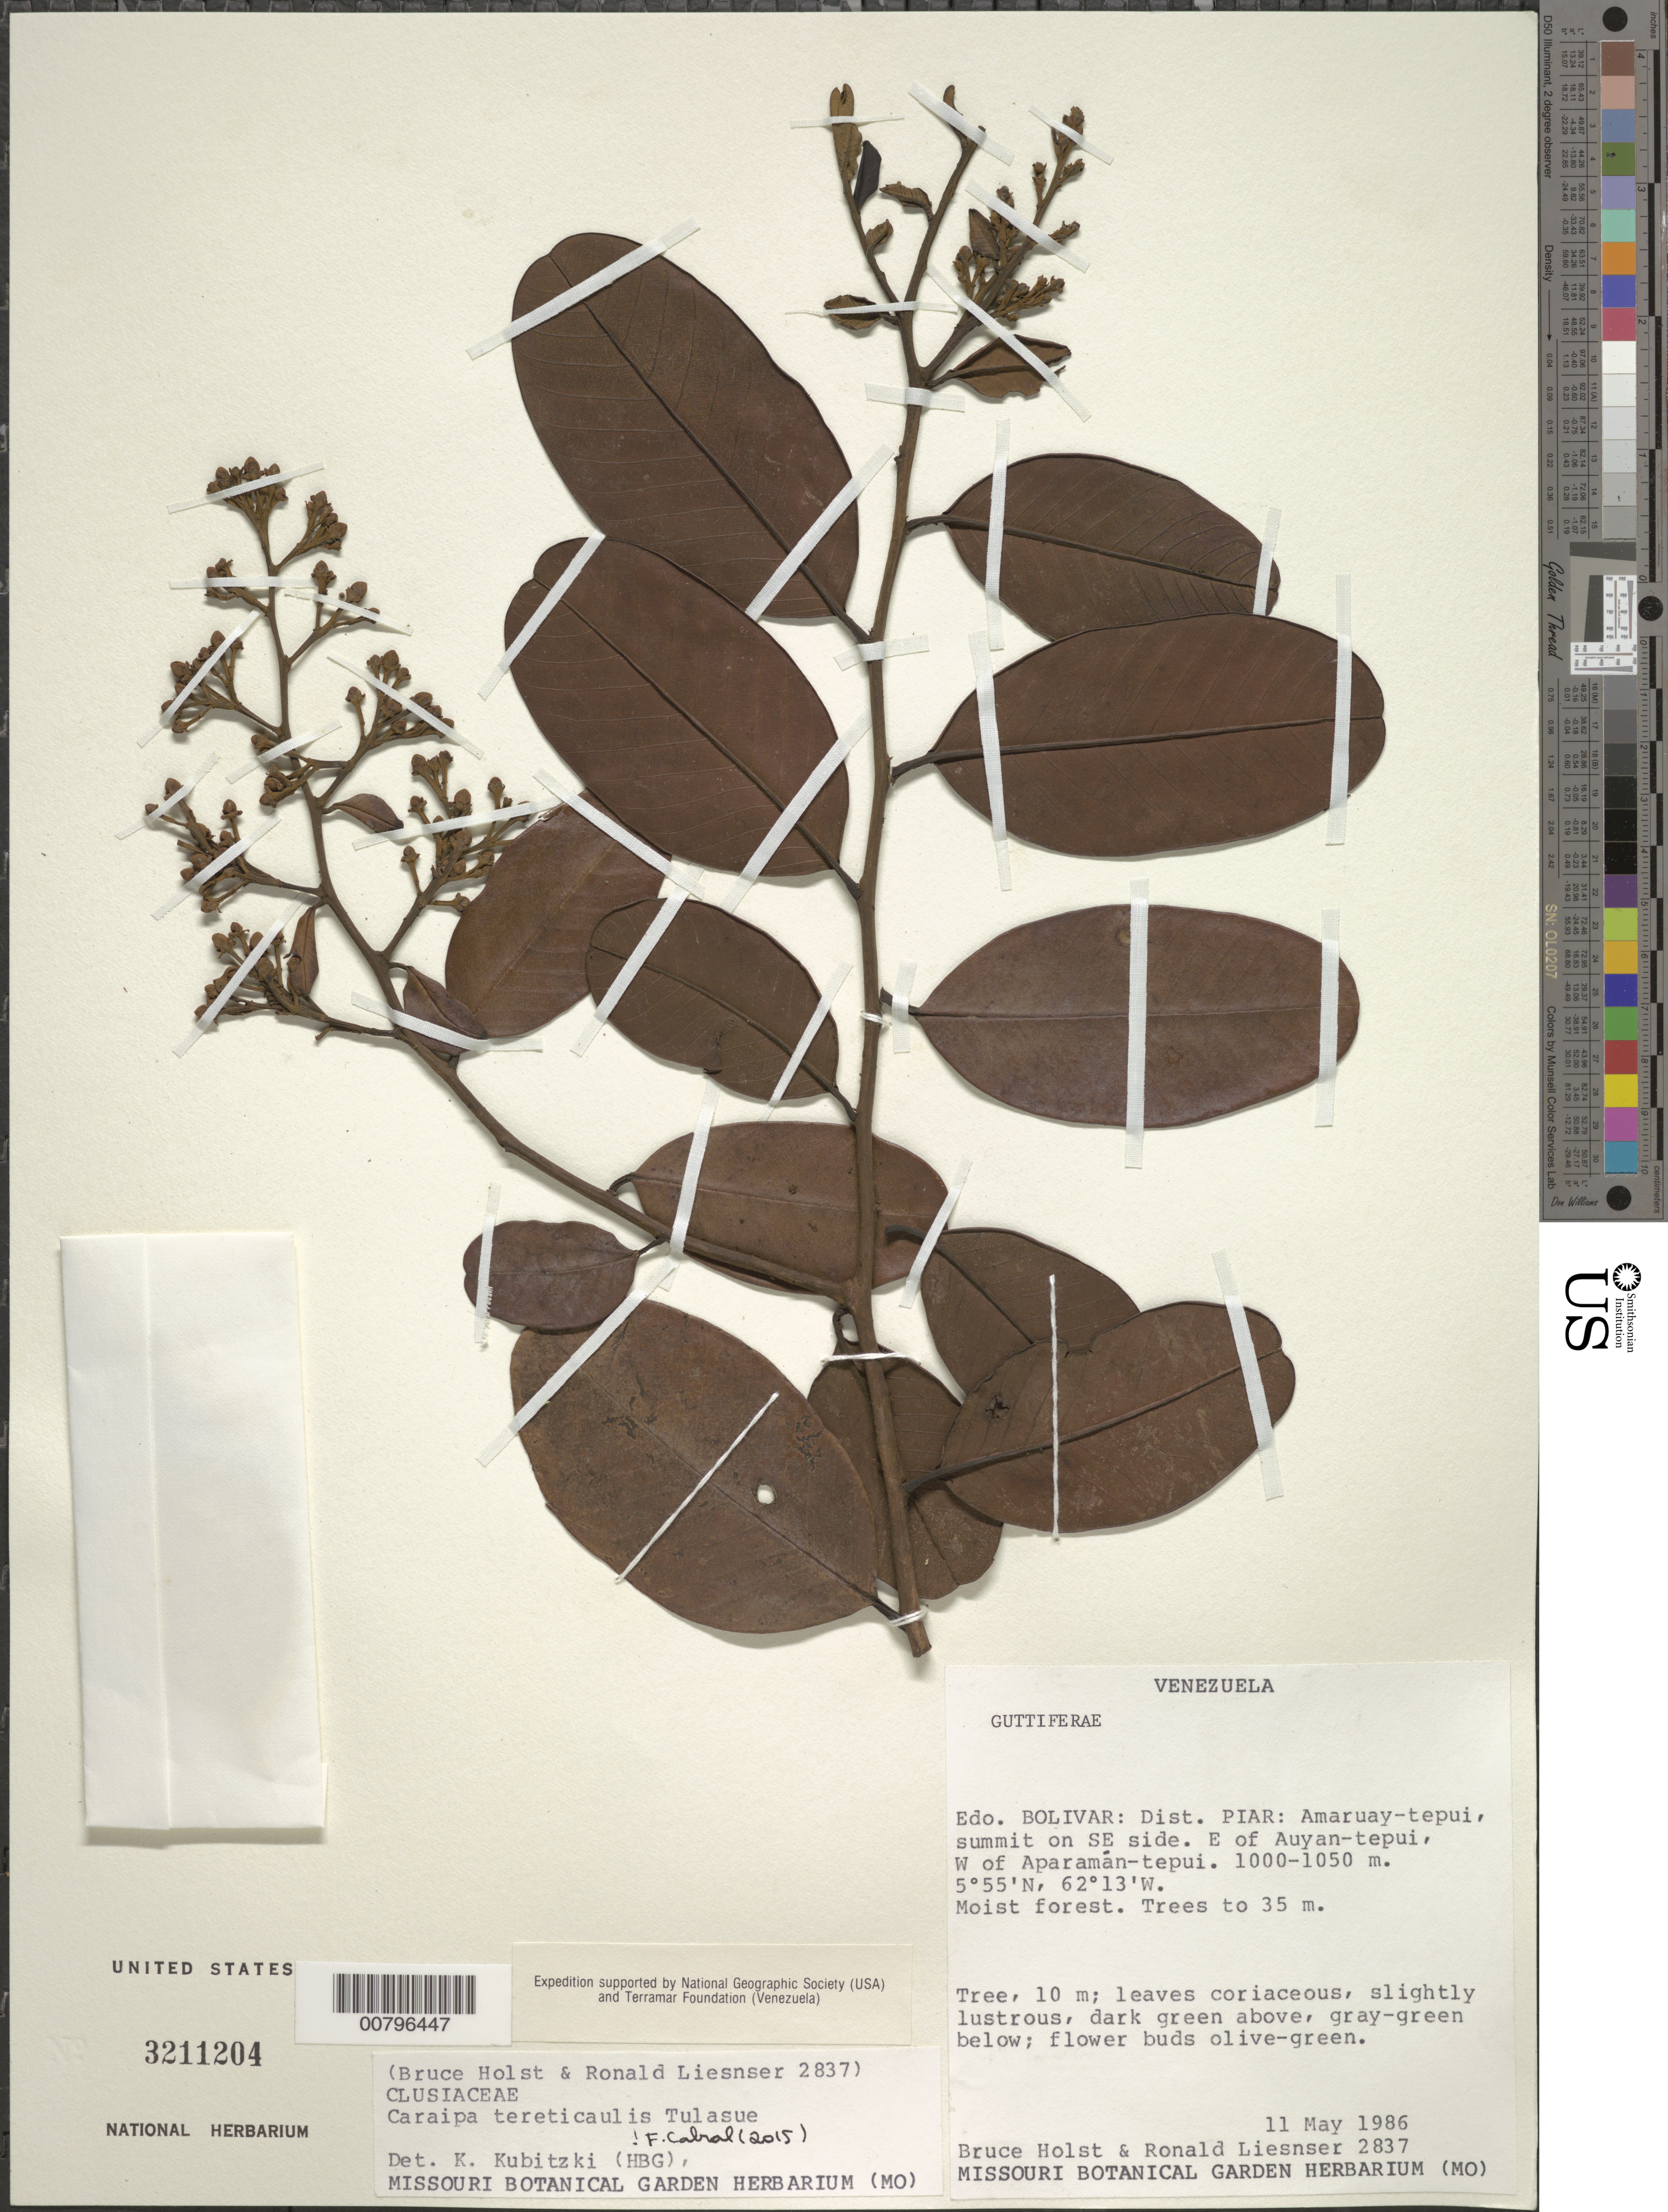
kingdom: Plantae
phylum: Tracheophyta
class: Magnoliopsida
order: Malpighiales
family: Calophyllaceae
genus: Caraipa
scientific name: Caraipa tereticaulis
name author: Tul.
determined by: Kubitzki, Klaus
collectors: B. Holst & R. L. Liesner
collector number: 2837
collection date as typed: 11-May-86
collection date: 1986-05-11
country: Venezuela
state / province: Bolívar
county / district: Piar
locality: Amaruay-tepuí, summit SE side; E of Auyan-tepuí, W of Aparaman-tepuí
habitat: Moist forest, trees to 35 m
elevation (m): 1000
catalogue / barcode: US 3211204